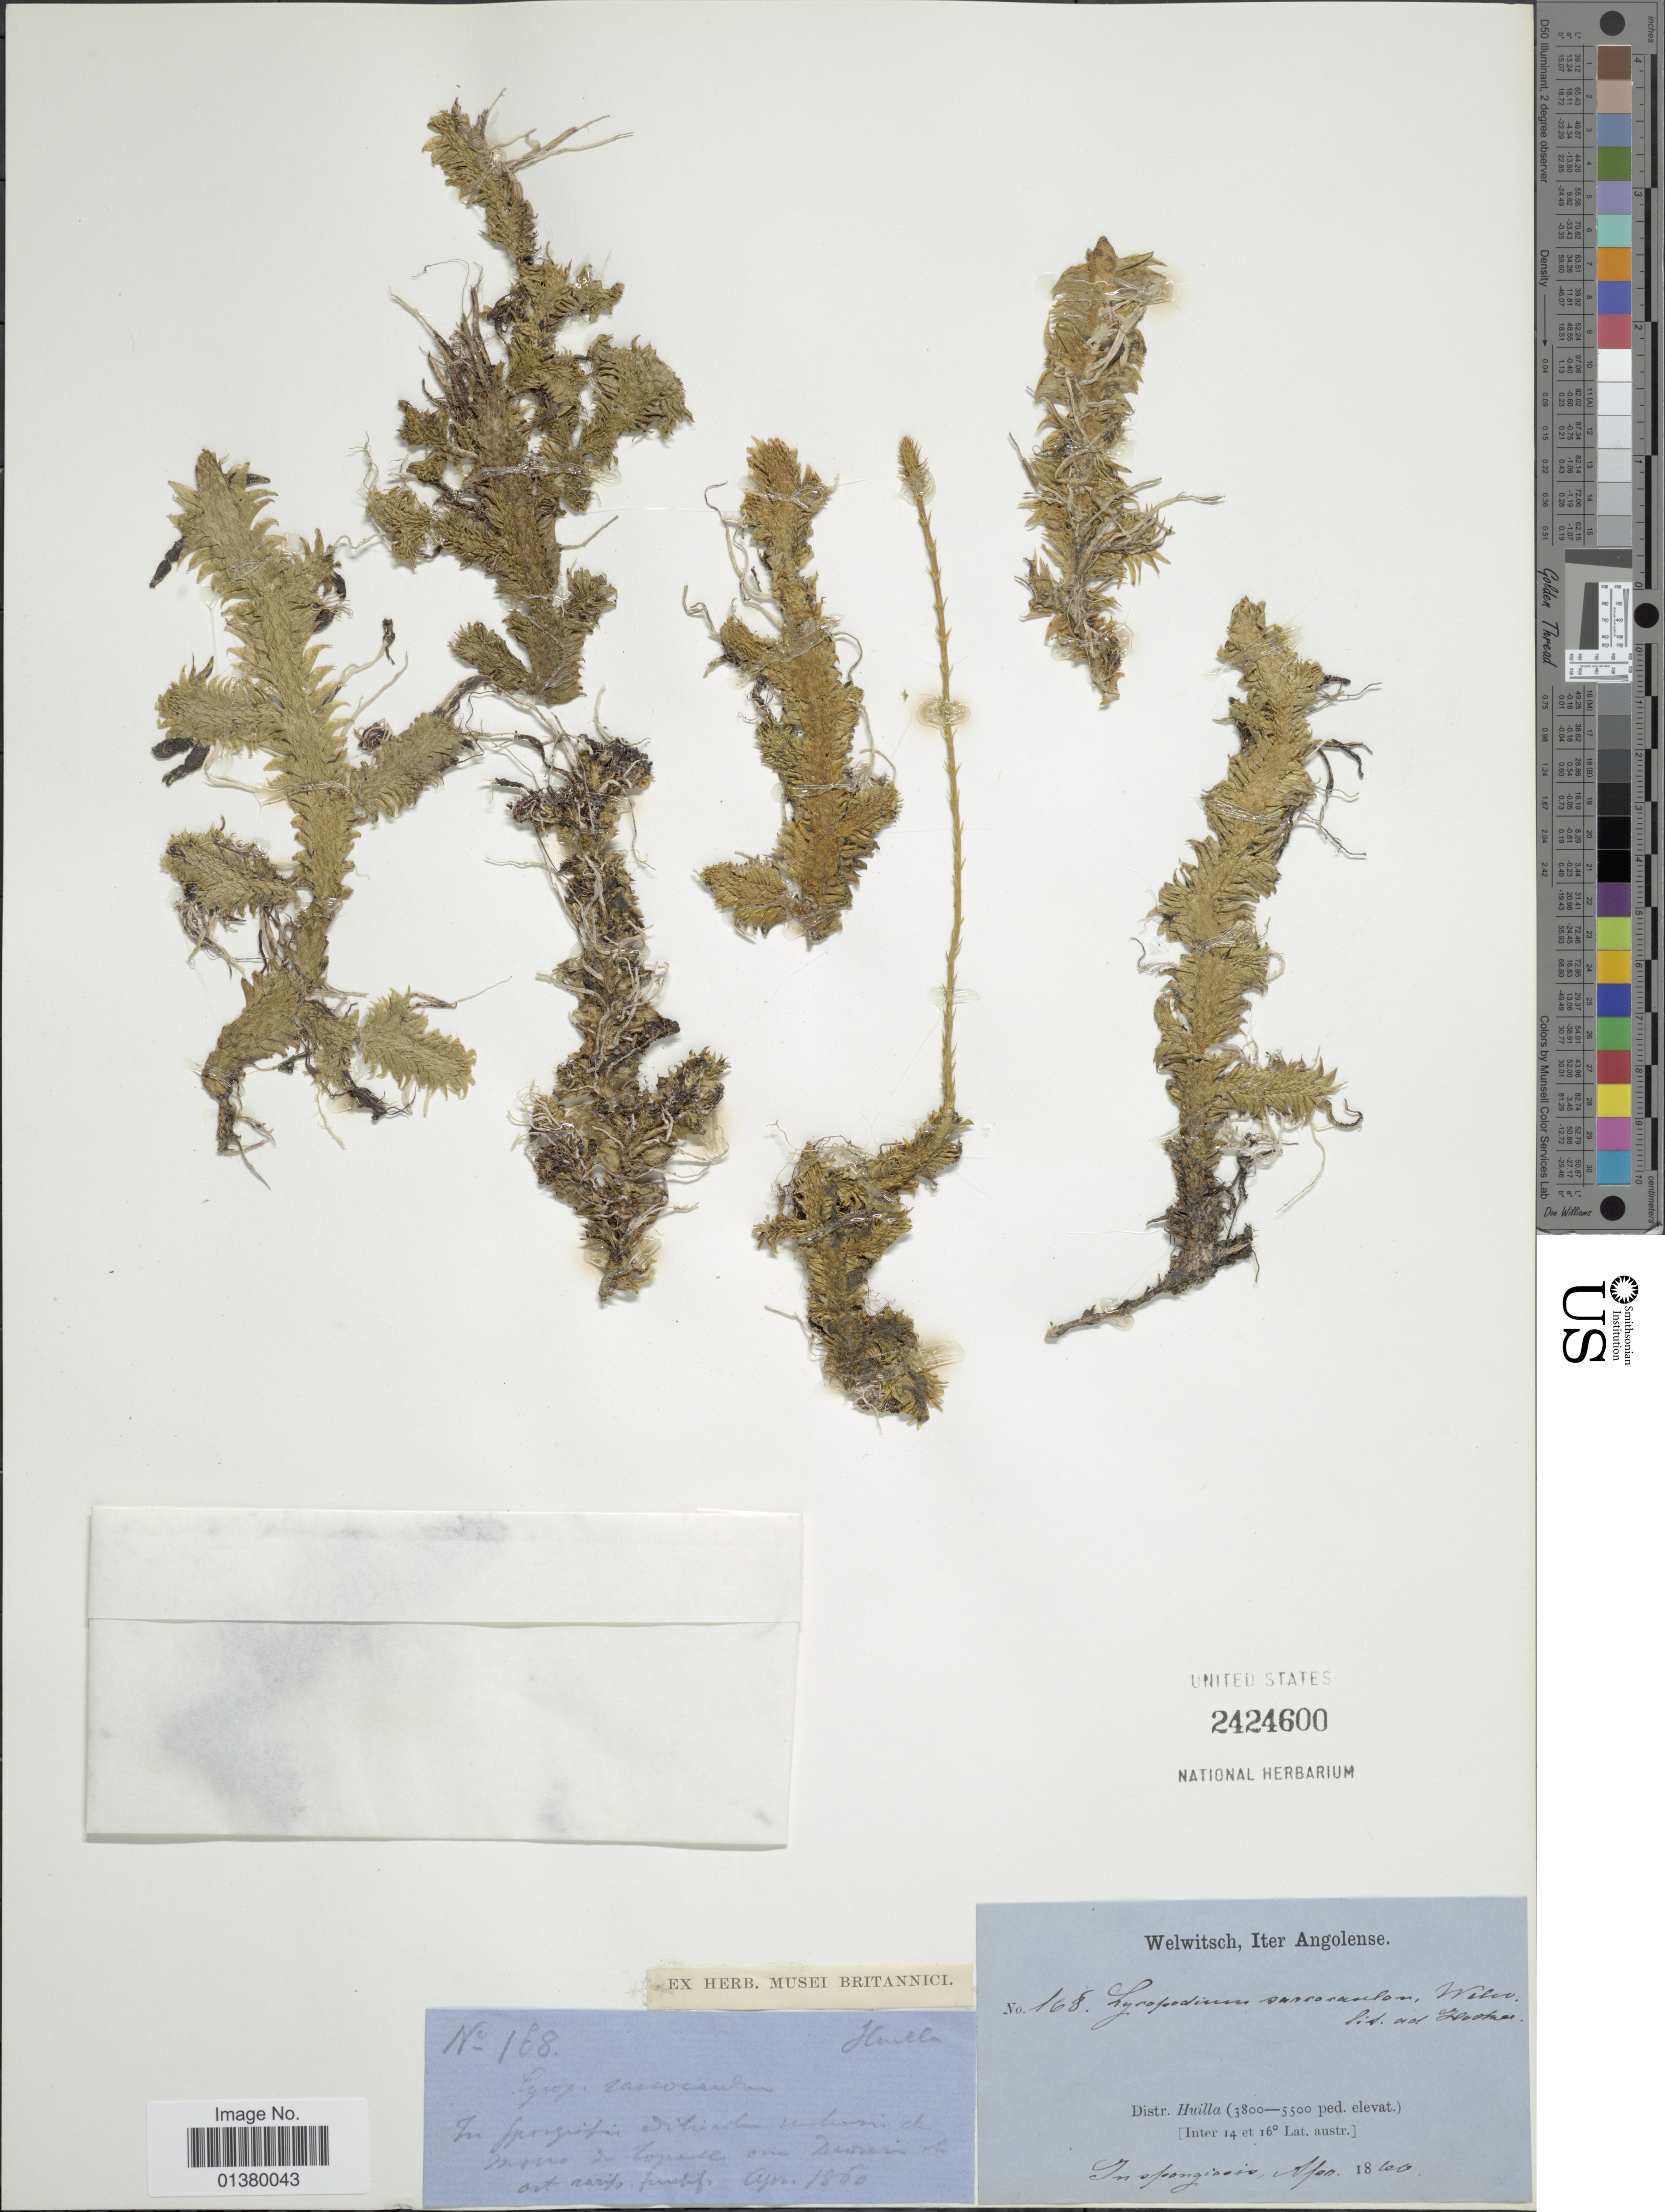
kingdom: Plantae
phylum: Tracheophyta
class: Lycopodiopsida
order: Lycopodiales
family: Lycopodiaceae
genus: Lycopodiella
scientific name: Lycopodiella sarcocaulon (Kuhn) comb. nov., ined 2015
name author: (Kuhn)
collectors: -. Welwitsch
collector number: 168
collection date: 1860-04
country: Angola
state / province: Huila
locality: Distr. Huilla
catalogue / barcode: US 2424600